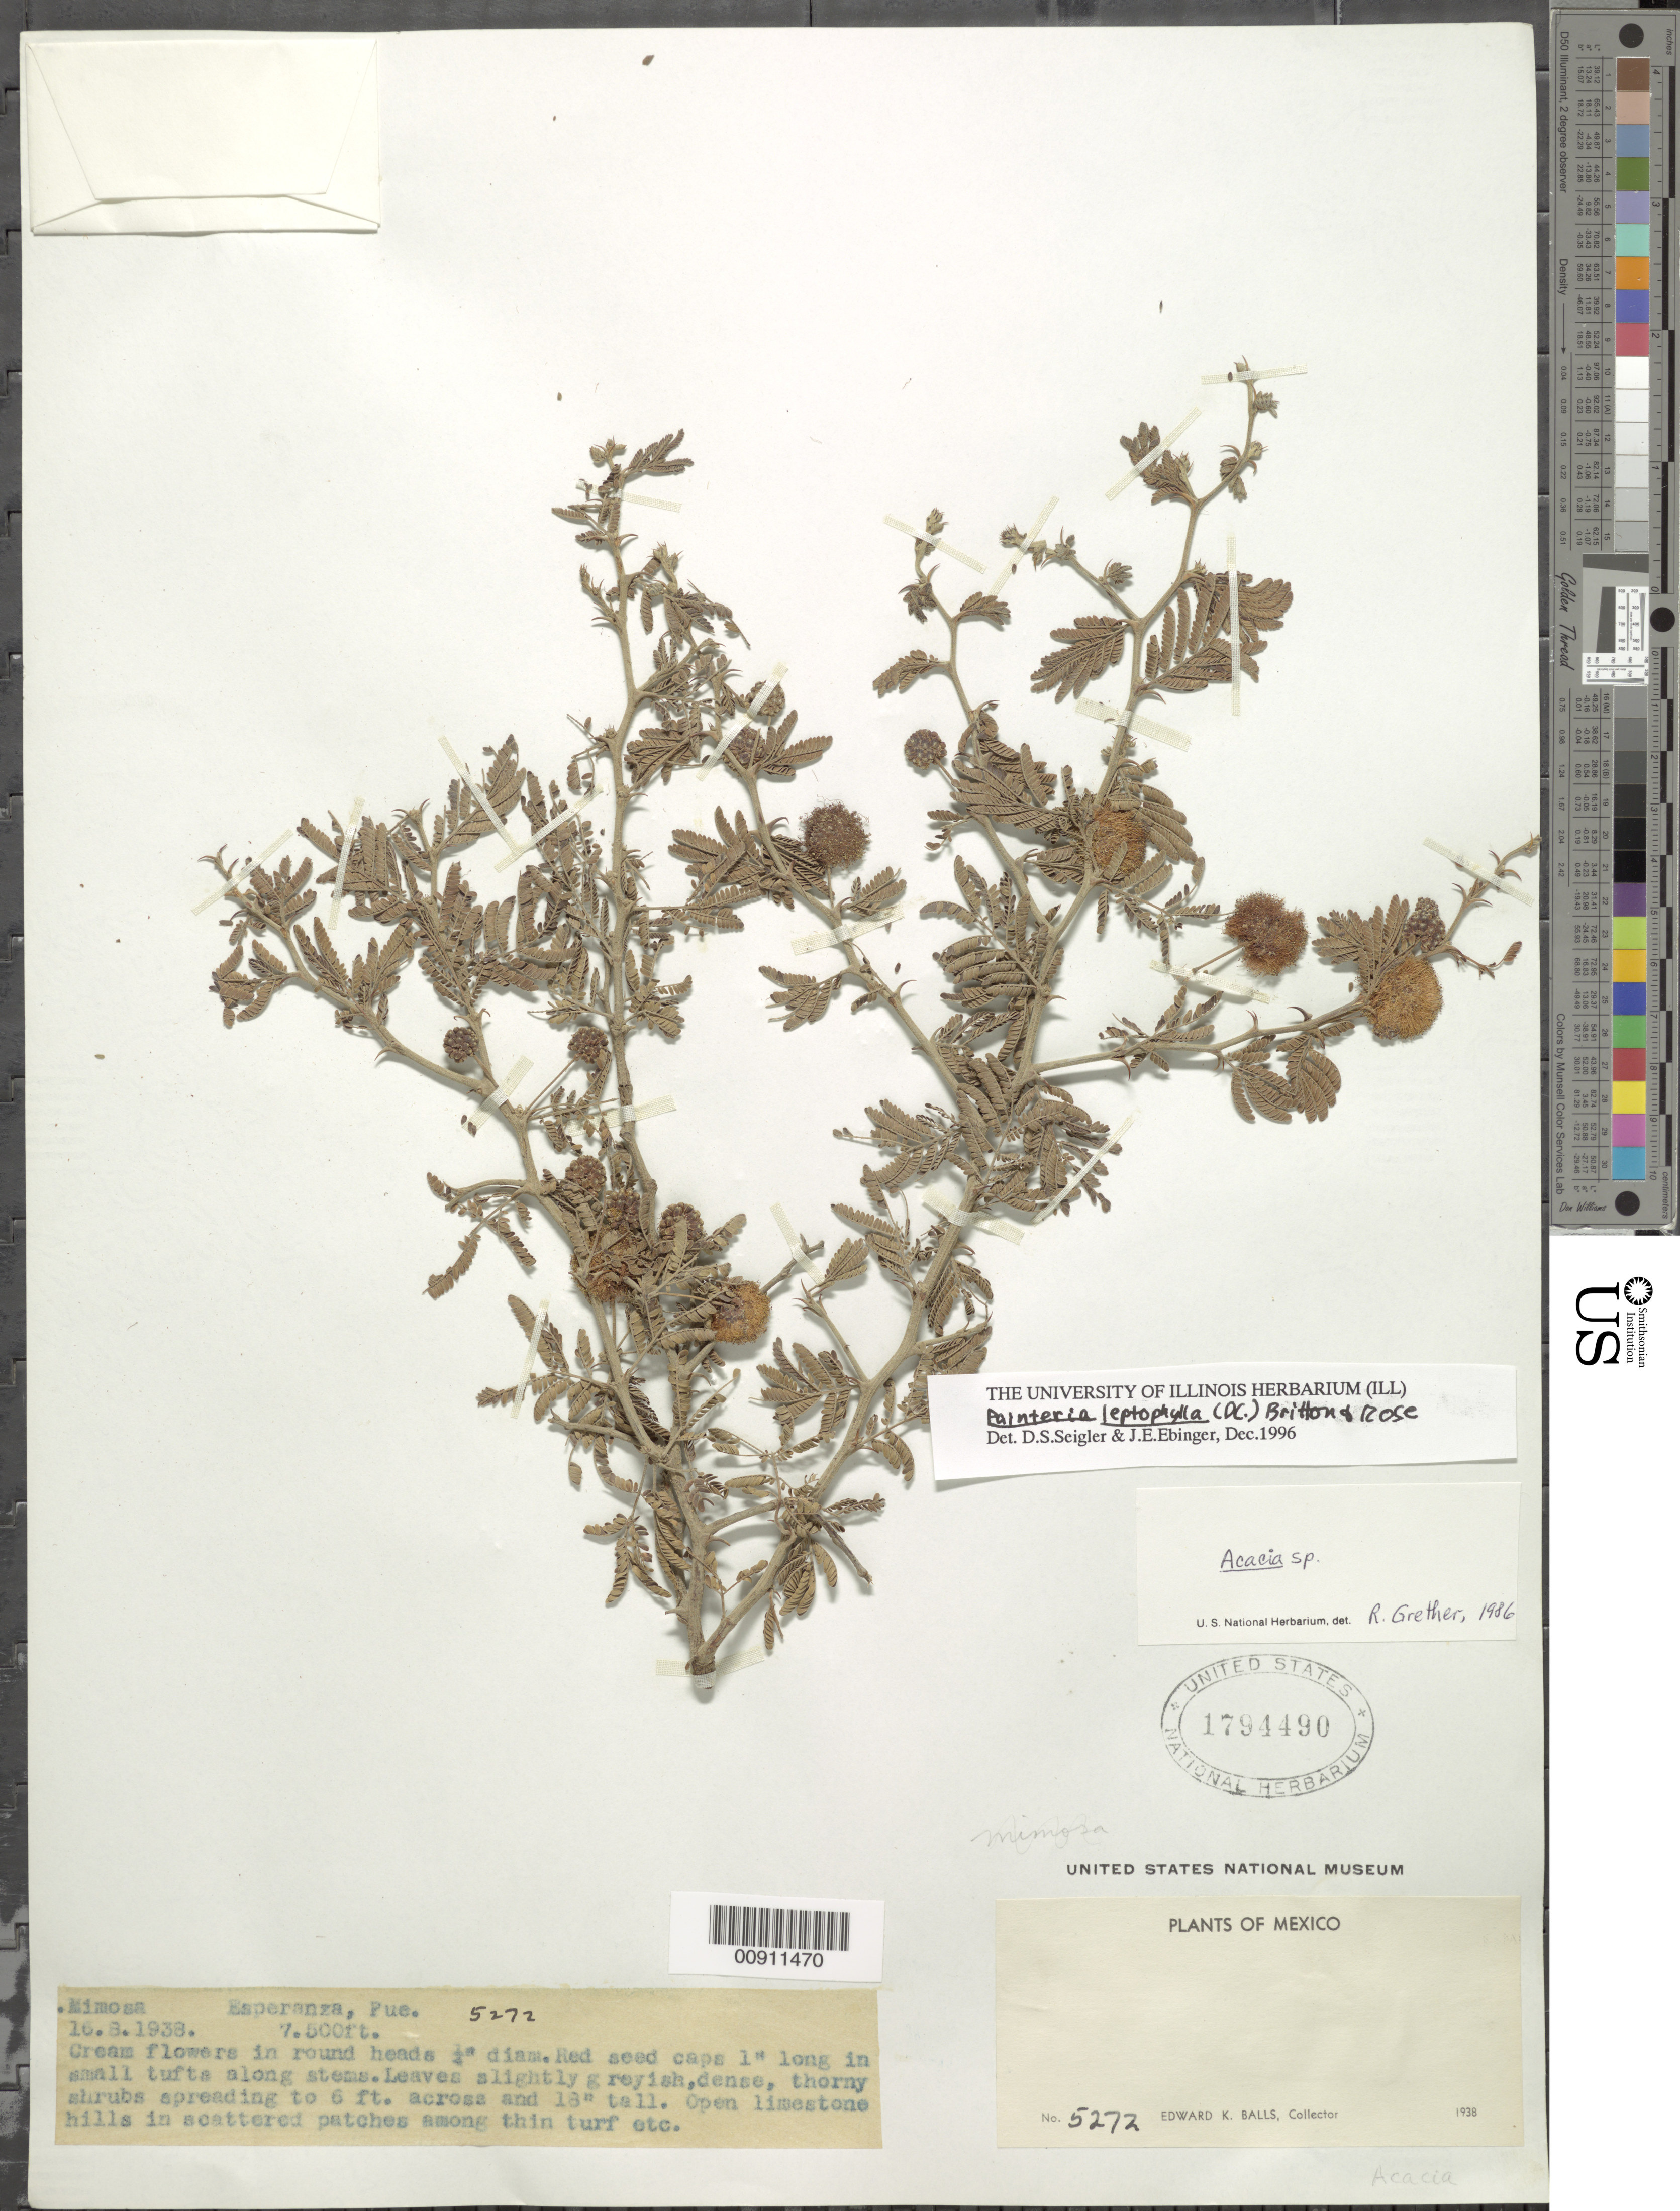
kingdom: Plantae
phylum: Tracheophyta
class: Magnoliopsida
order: Fabales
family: Fabaceae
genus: Ricoa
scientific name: Ricoa leptophylla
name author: (DC.) Duno & Torke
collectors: E. K. Balls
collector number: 5272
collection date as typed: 16 Aug 1938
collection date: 1938-08-16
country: Mexico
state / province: Puebla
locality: Esperanza, Puebla.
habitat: Open limestone hills in scattered patches among thin turf etc.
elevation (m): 2286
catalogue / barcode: US 1794490